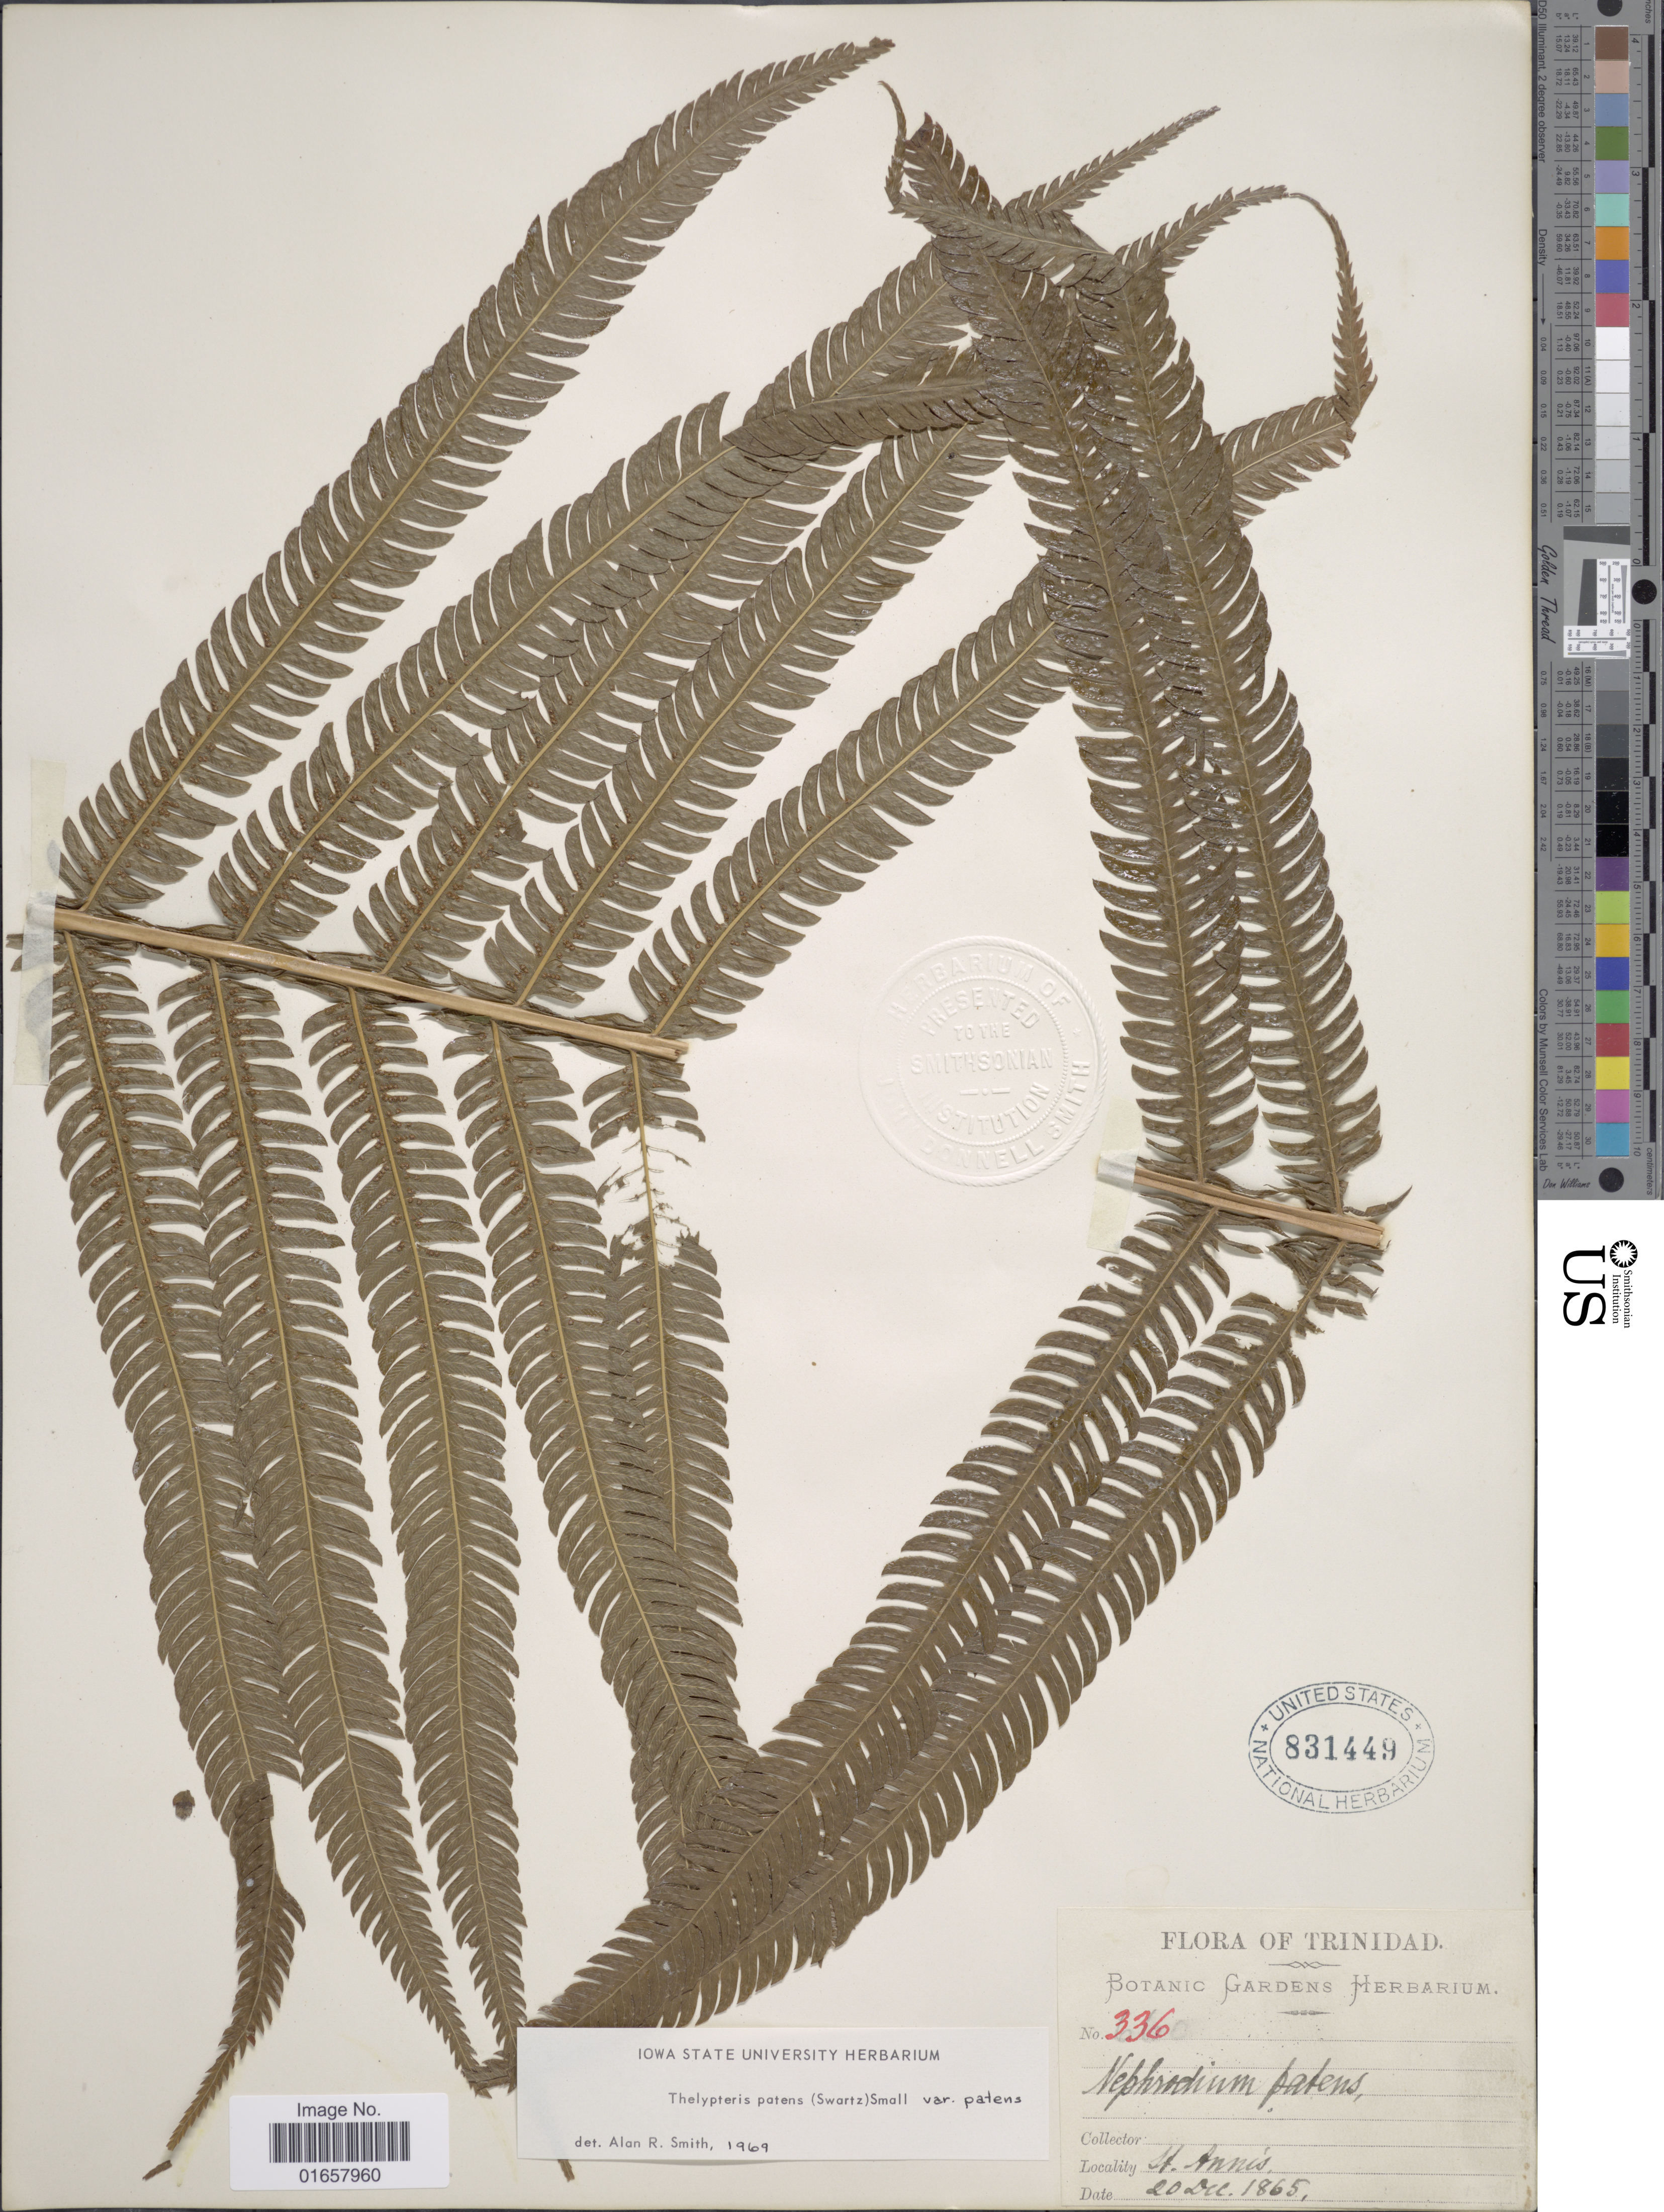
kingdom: Plantae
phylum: Tracheophyta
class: Polypodiopsida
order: Polypodiales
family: Thelypteridaceae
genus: Christella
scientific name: Christella patens var. patens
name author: (Sw.) Holttum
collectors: Botanic Gardens Herbarium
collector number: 336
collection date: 1865-12-20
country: Trinidad and Tobago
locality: Trinidad, St. Annis.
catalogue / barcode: US 831449